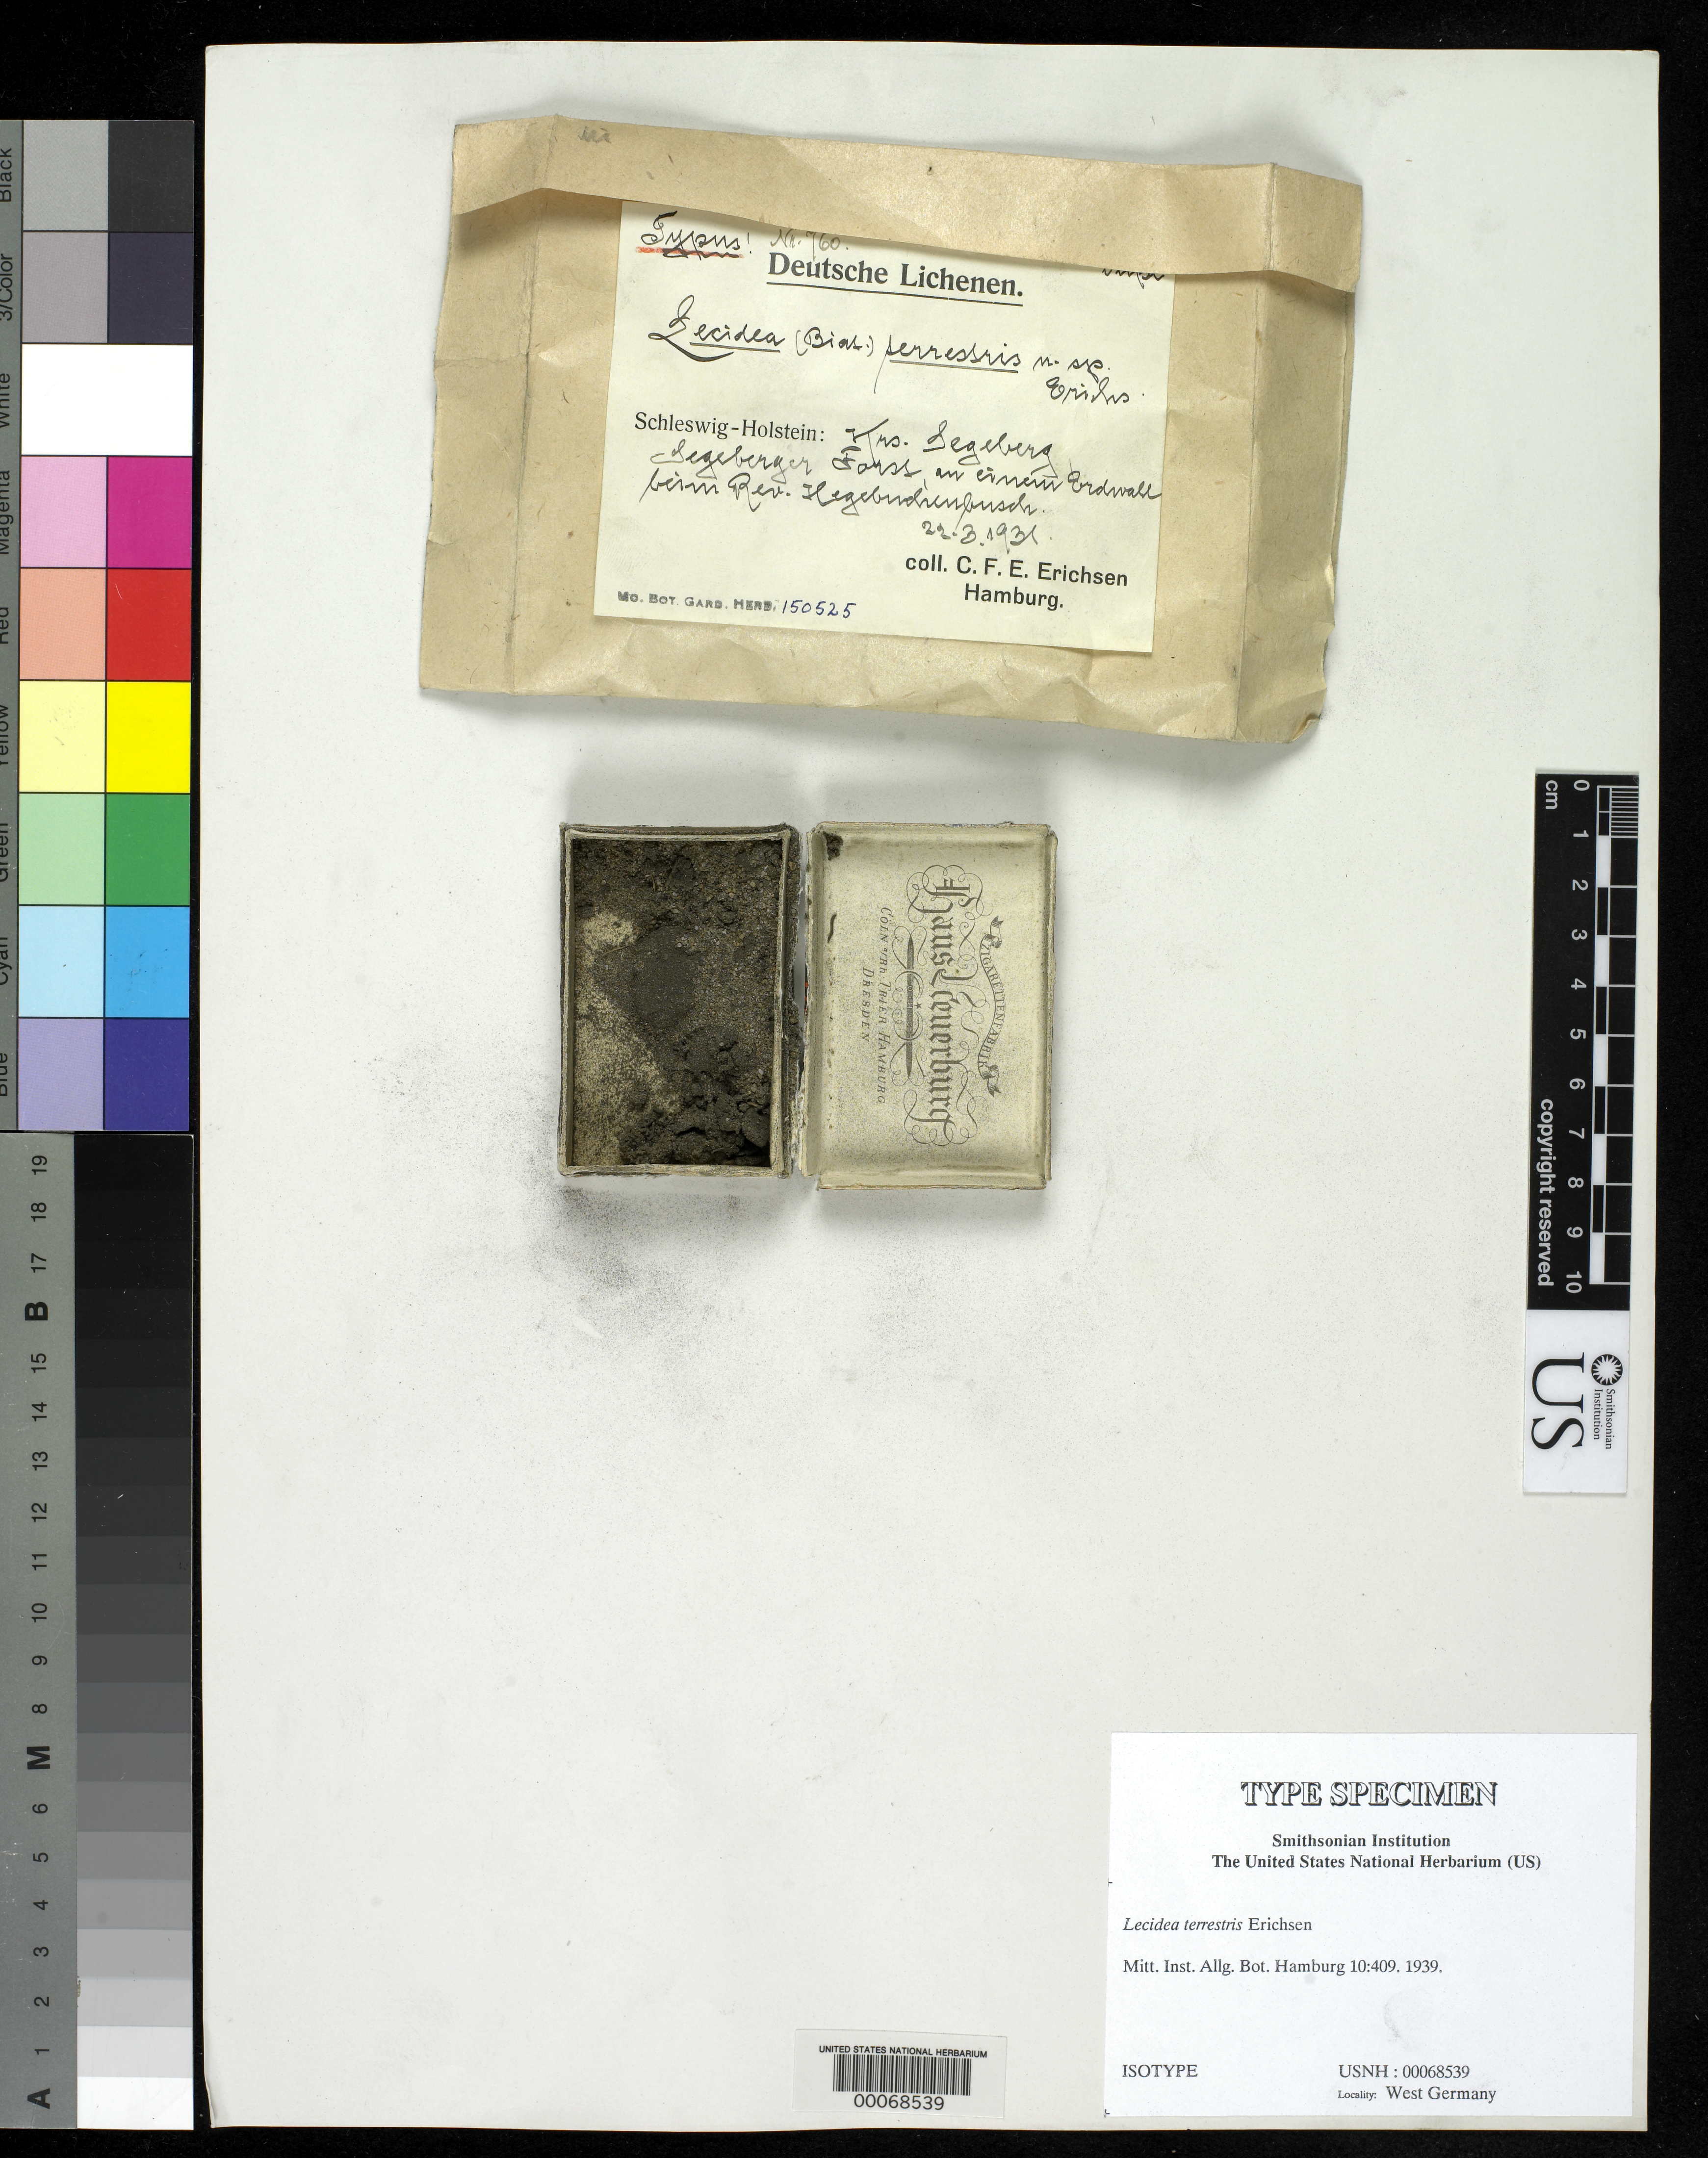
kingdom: Fungi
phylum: Ascomycota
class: Lecanoromycetes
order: Lecideales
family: Lecideaceae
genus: Lecidea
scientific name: Lecidea terrestris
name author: Erichsen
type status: Isotype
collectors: C. F. E. Erichsen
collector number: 760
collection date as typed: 22 Mar 1931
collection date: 1931-03-22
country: Germany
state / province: Schleswig-Holstein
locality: Krs. Segeberg, Segeberger Forst, erdwall am westrande des reviers Hegebuchenbusch. [Segeberg District, Segeberger Forest, earth barrier at the west edge of the Hegebuchenbusch District.]